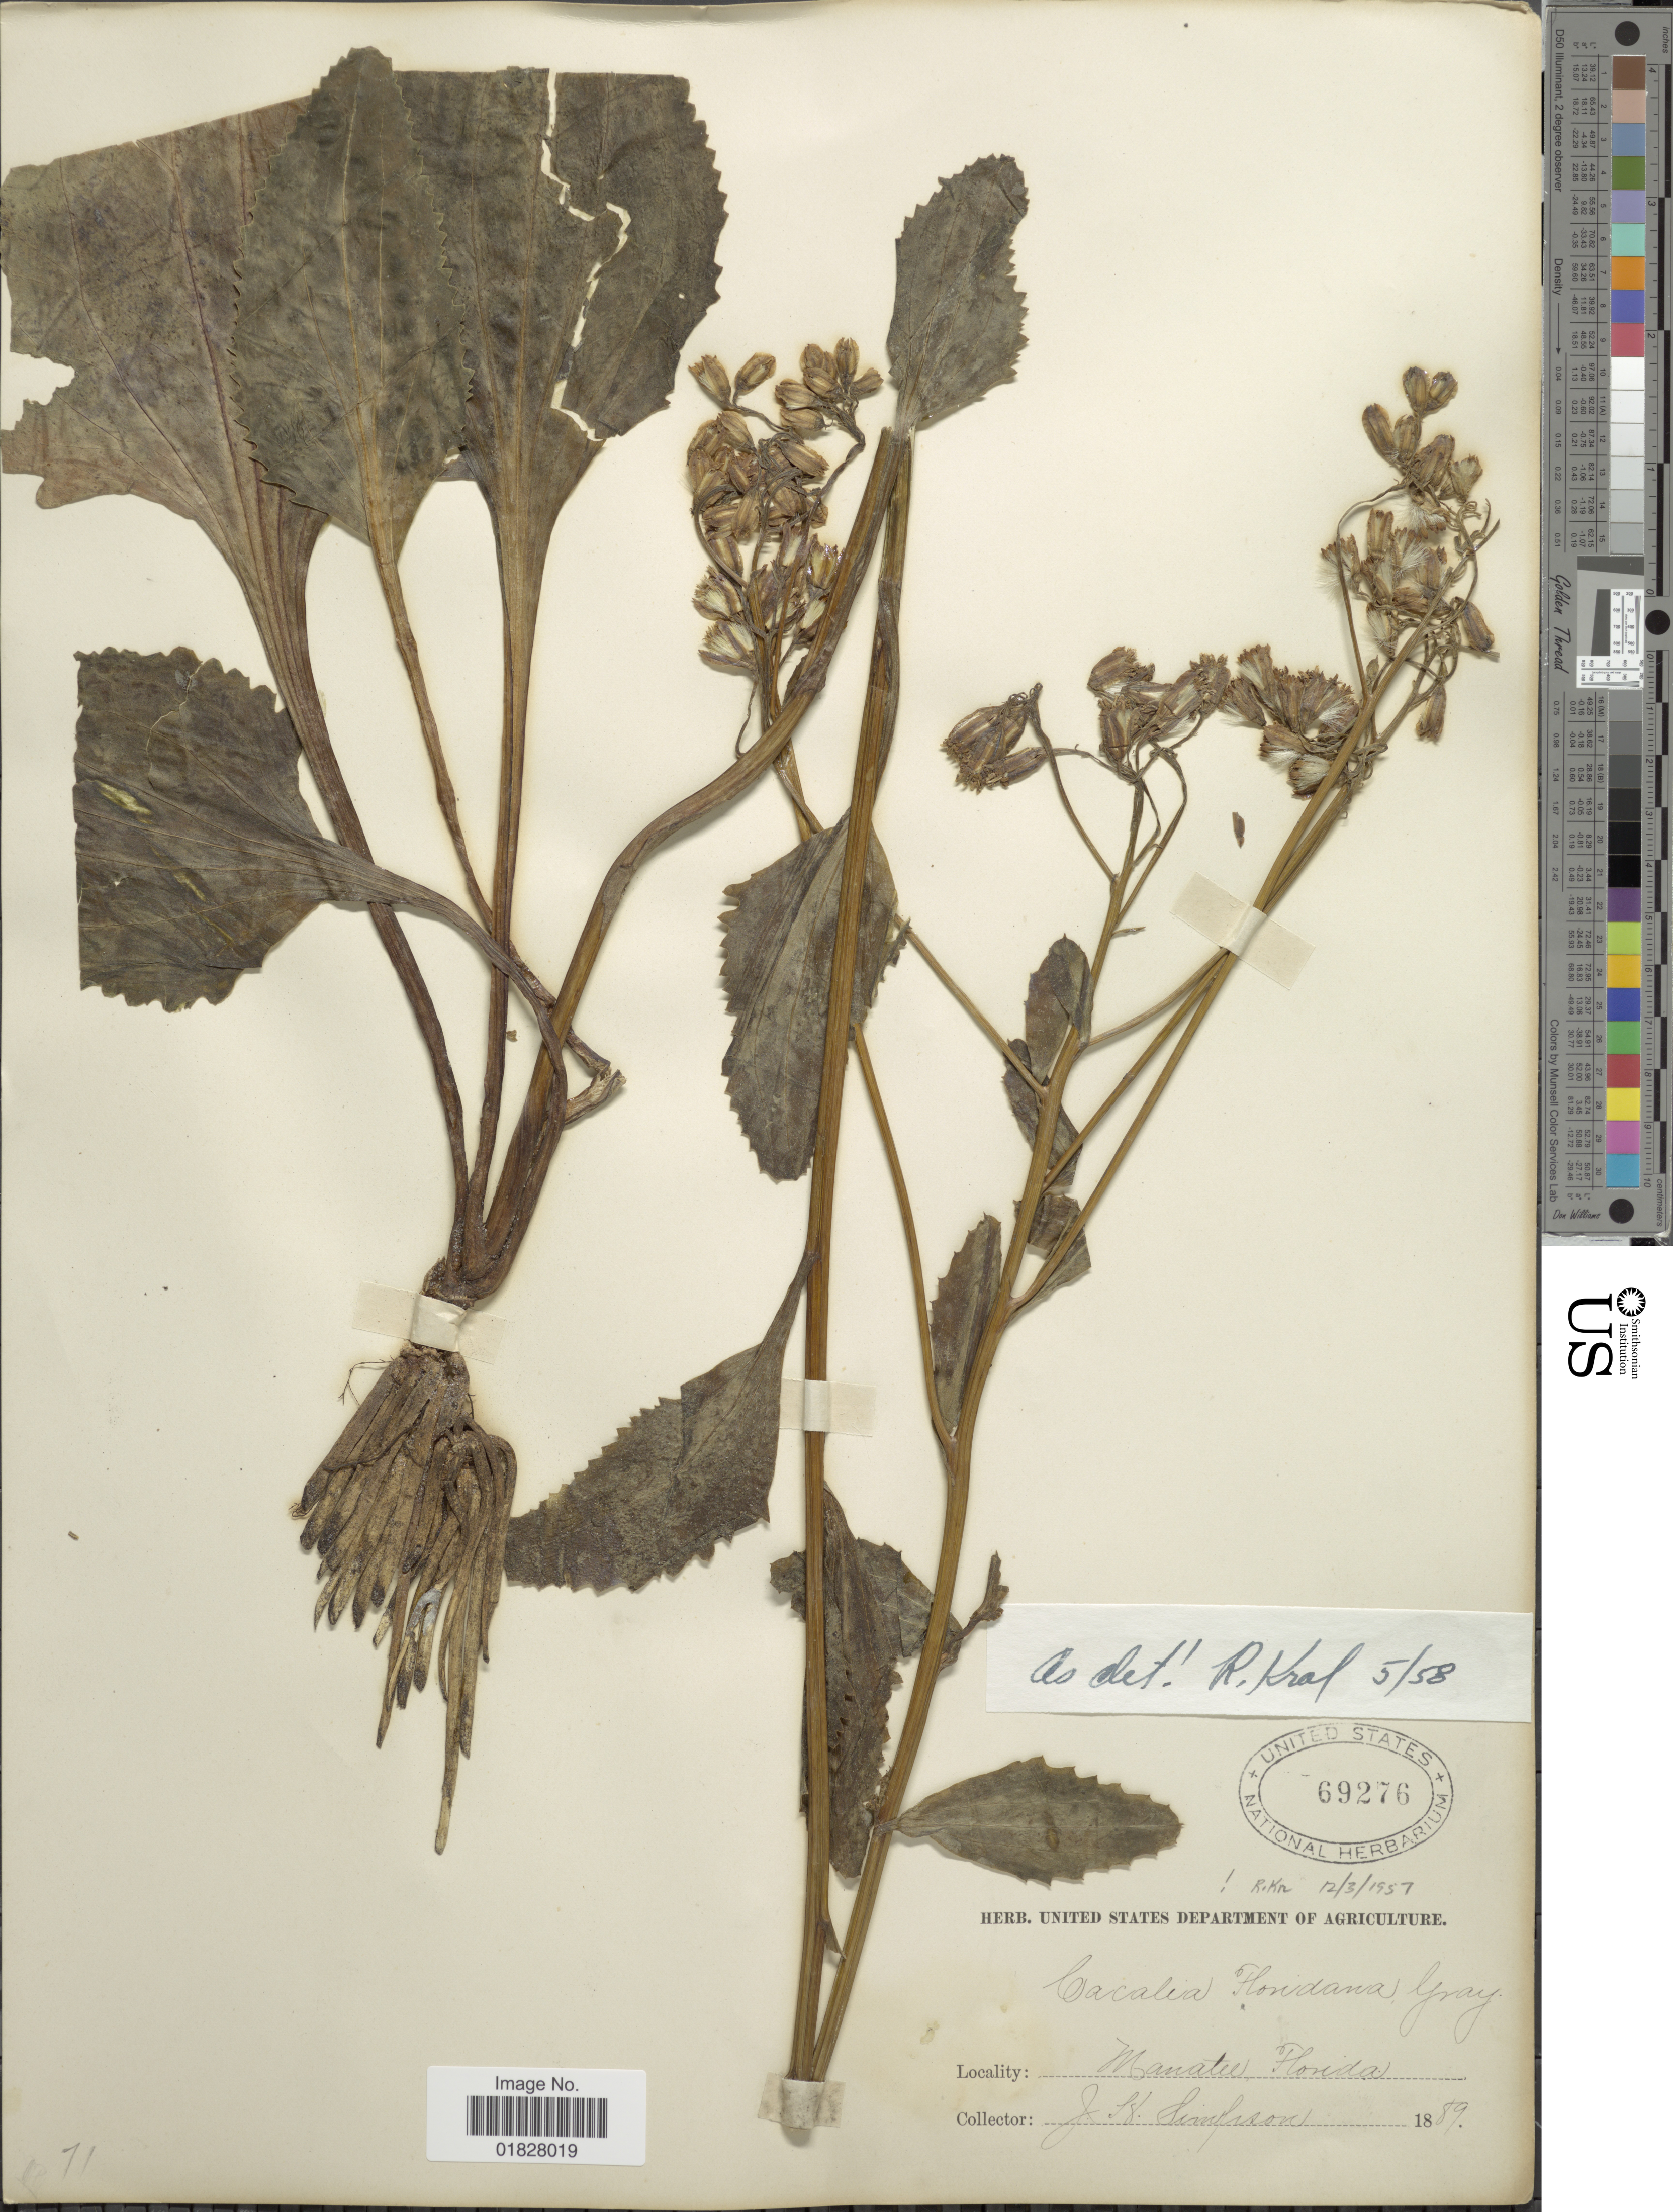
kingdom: Plantae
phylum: Tracheophyta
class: Magnoliopsida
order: Asterales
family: Asteraceae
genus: Arnoglossum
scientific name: Arnoglossum floridanum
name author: (A. Gray) H. Rob.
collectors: J. H. Simpson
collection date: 1889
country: United States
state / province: Florida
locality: Manatee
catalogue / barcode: US 69276